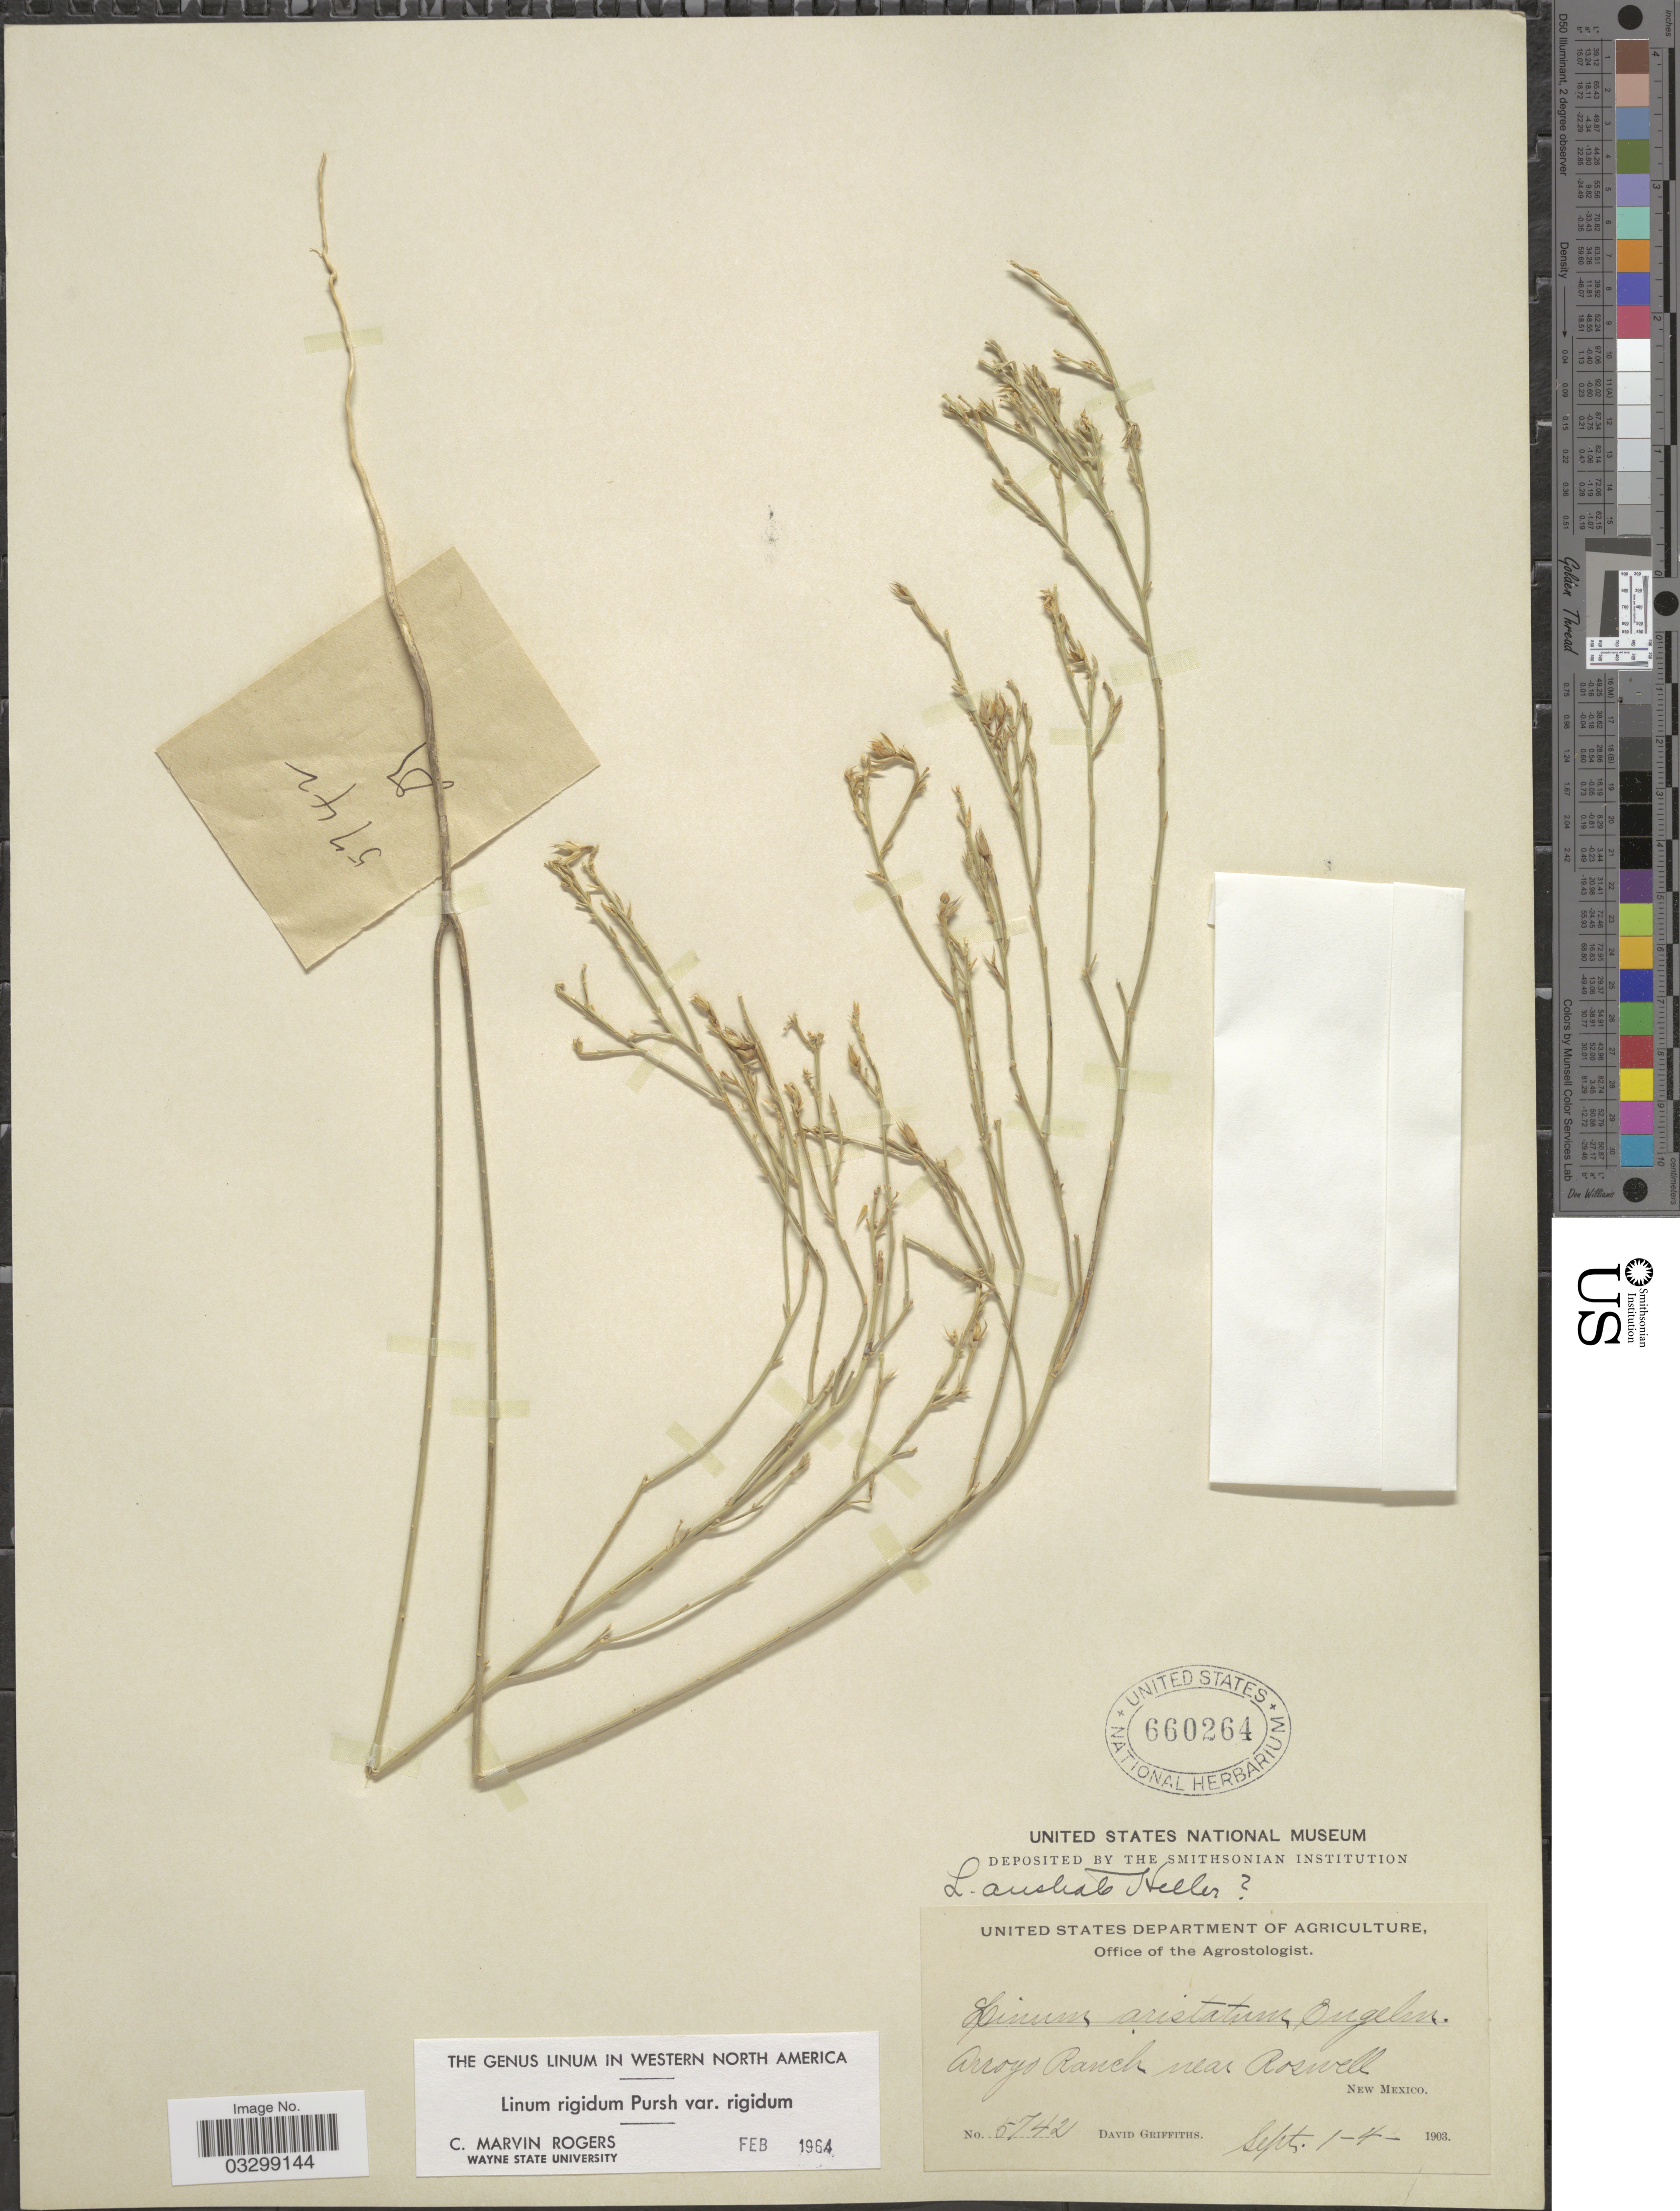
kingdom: Plantae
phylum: Tracheophyta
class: Magnoliopsida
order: Malpighiales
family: Linaceae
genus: Linum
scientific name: Linum rigidum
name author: Pursh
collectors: D. Griffiths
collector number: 5742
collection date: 1903-09-01/1903-09-04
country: United States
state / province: New Mexico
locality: Arroyo Ranch near Roswell.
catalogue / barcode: US 660264